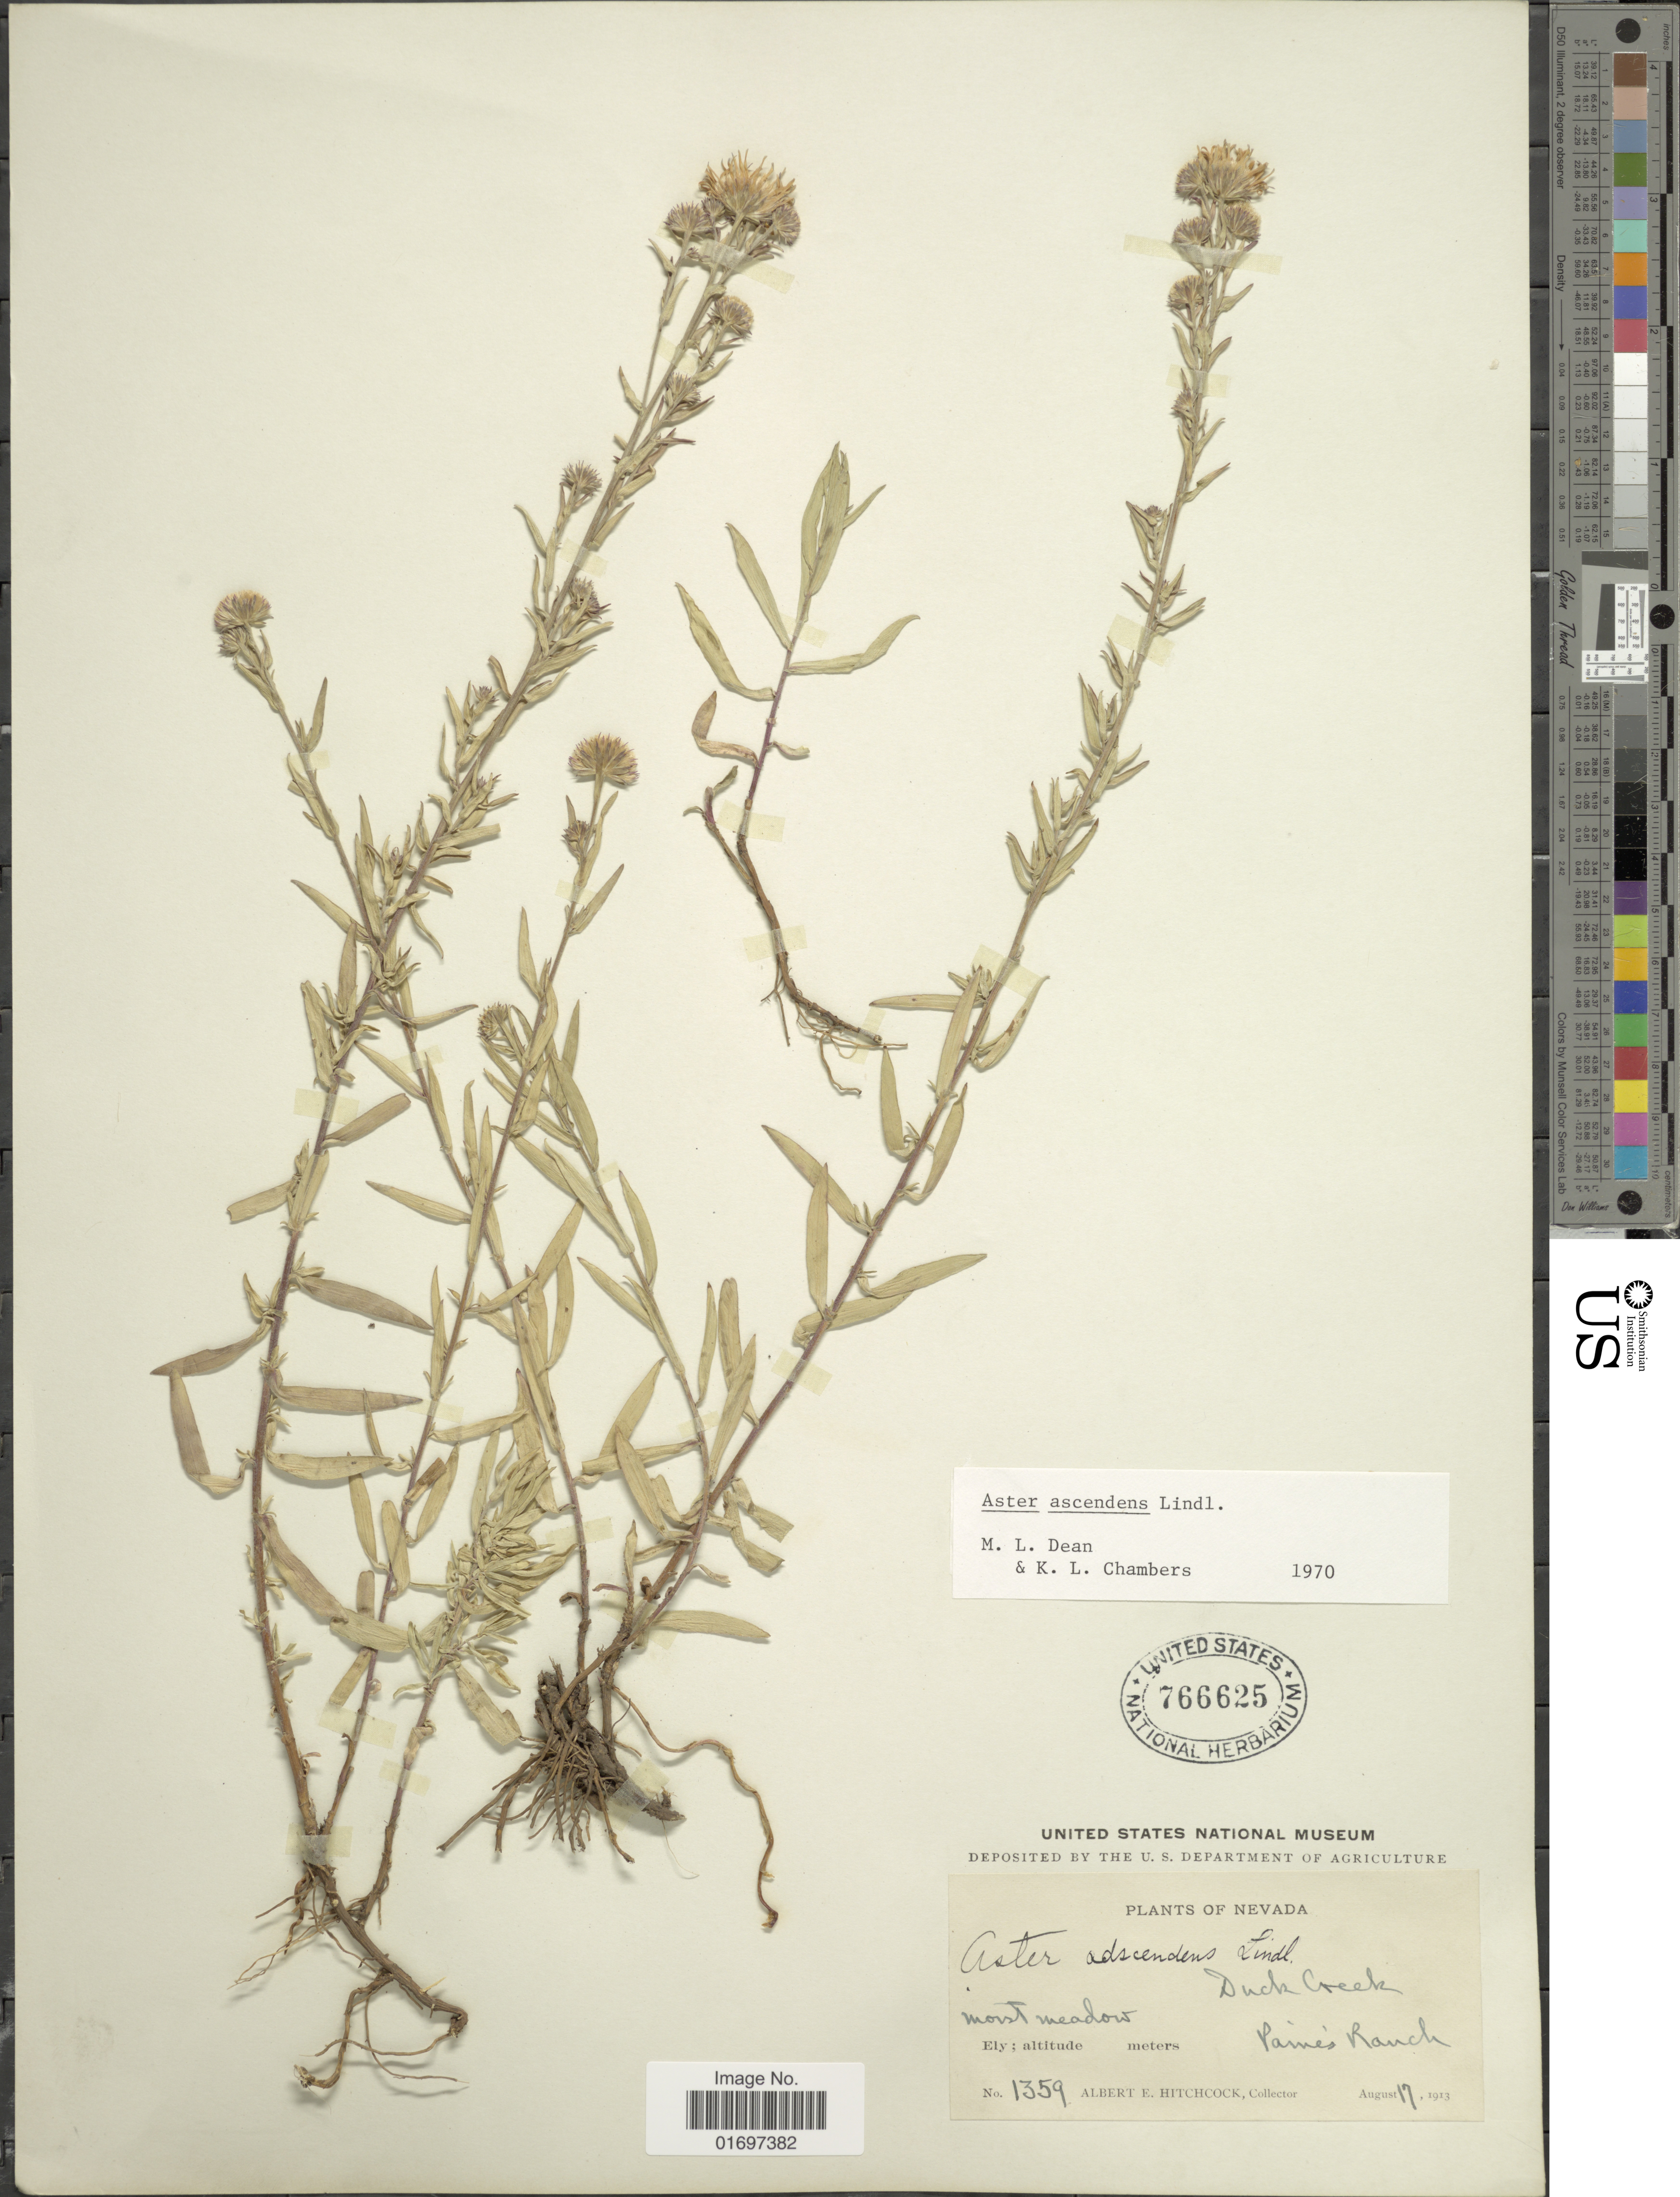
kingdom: Plantae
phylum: Tracheophyta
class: Magnoliopsida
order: Asterales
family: Asteraceae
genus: Symphyotrichum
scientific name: Symphyotrichum ascendens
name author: (Lindl.) G.L. Nesom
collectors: A. Hitchcock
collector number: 1359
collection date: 1913-08-17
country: United States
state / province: Nevada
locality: Duck Creek, Paine's Ranch, Ely.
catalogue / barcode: US 766625